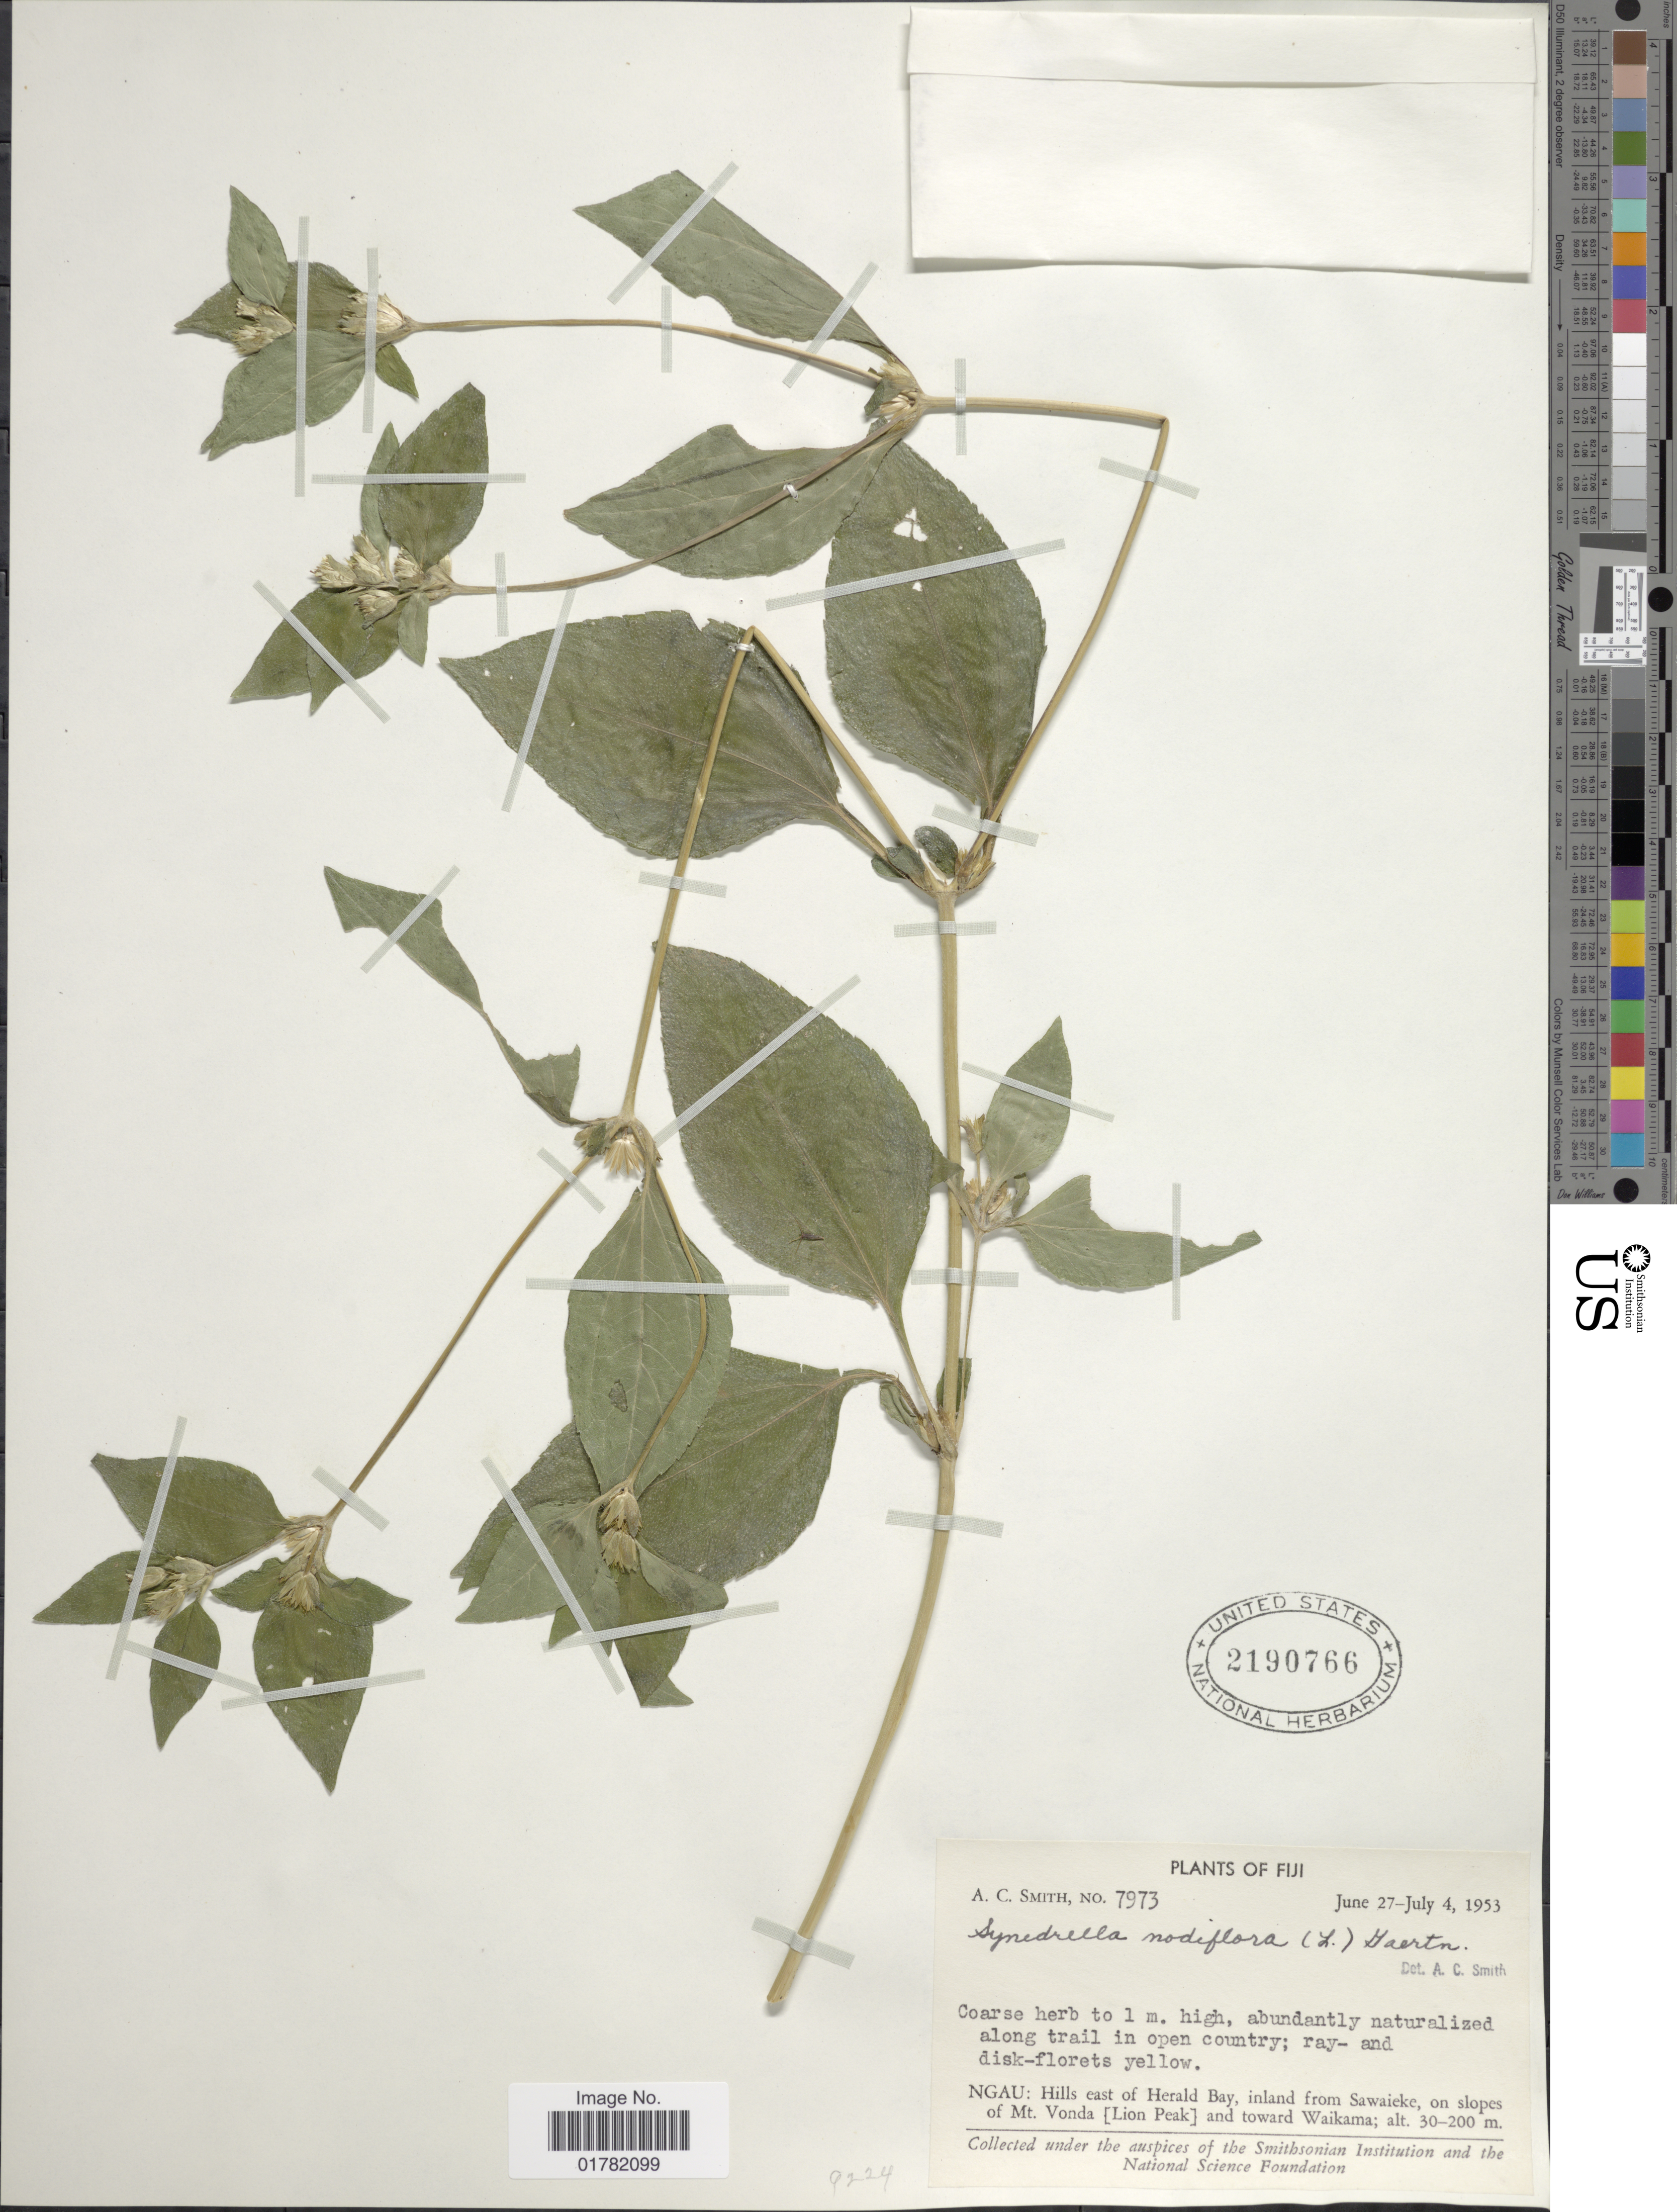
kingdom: Plantae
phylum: Tracheophyta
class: Magnoliopsida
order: Asterales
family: Asteraceae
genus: Synedrella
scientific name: Synedrella nodiflora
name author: (L.) Gaertn.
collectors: A. C. Smith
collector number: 7973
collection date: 1953-06-27/1953-07-04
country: Fiji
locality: Ngau: Hills east of Herald Bay, inland from Sawaieke, on slopes of Mt Vonda [Lion Peak] and toward Waikama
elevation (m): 30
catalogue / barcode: US 2190766